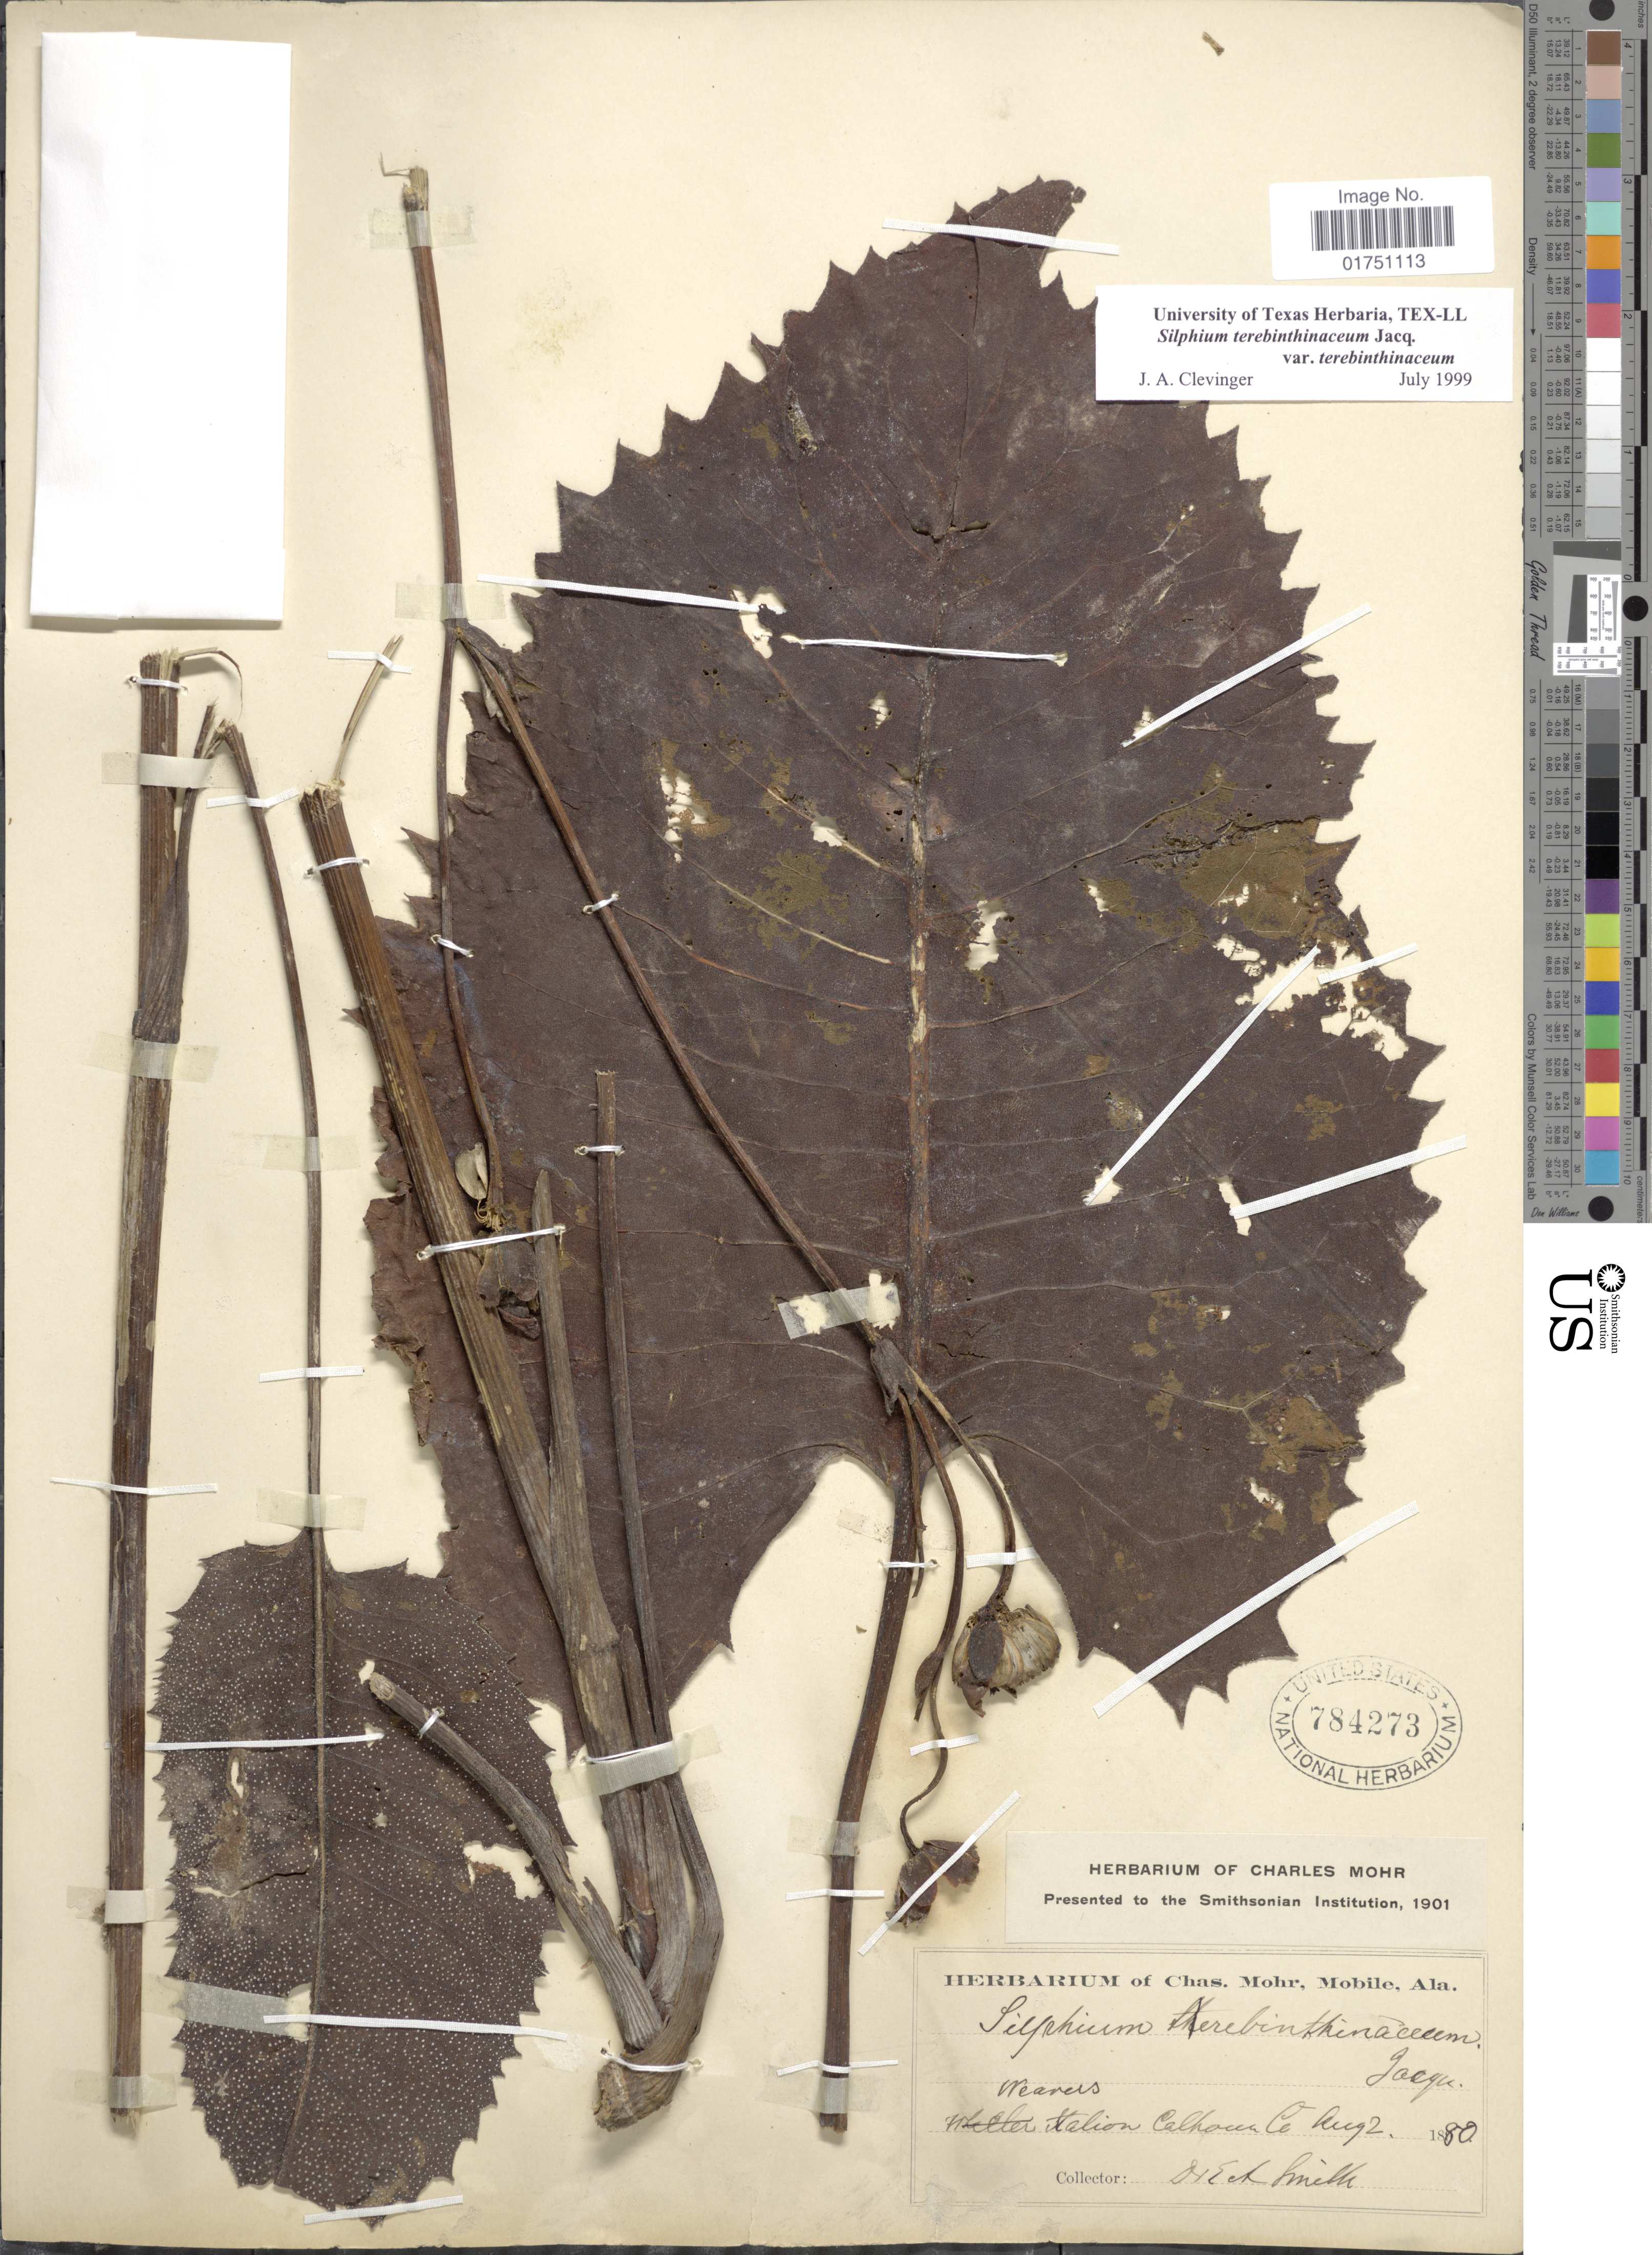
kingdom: Plantae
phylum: Tracheophyta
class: Magnoliopsida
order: Asterales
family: Asteraceae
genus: Silphium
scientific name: Silphium terebinthinaceum var. terebinthinaceum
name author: Jacq.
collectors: E. Smith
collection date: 1880-08-02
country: United States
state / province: Alabama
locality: Mobile. Weavers Nation Calhoun Co.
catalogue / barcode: US 784273